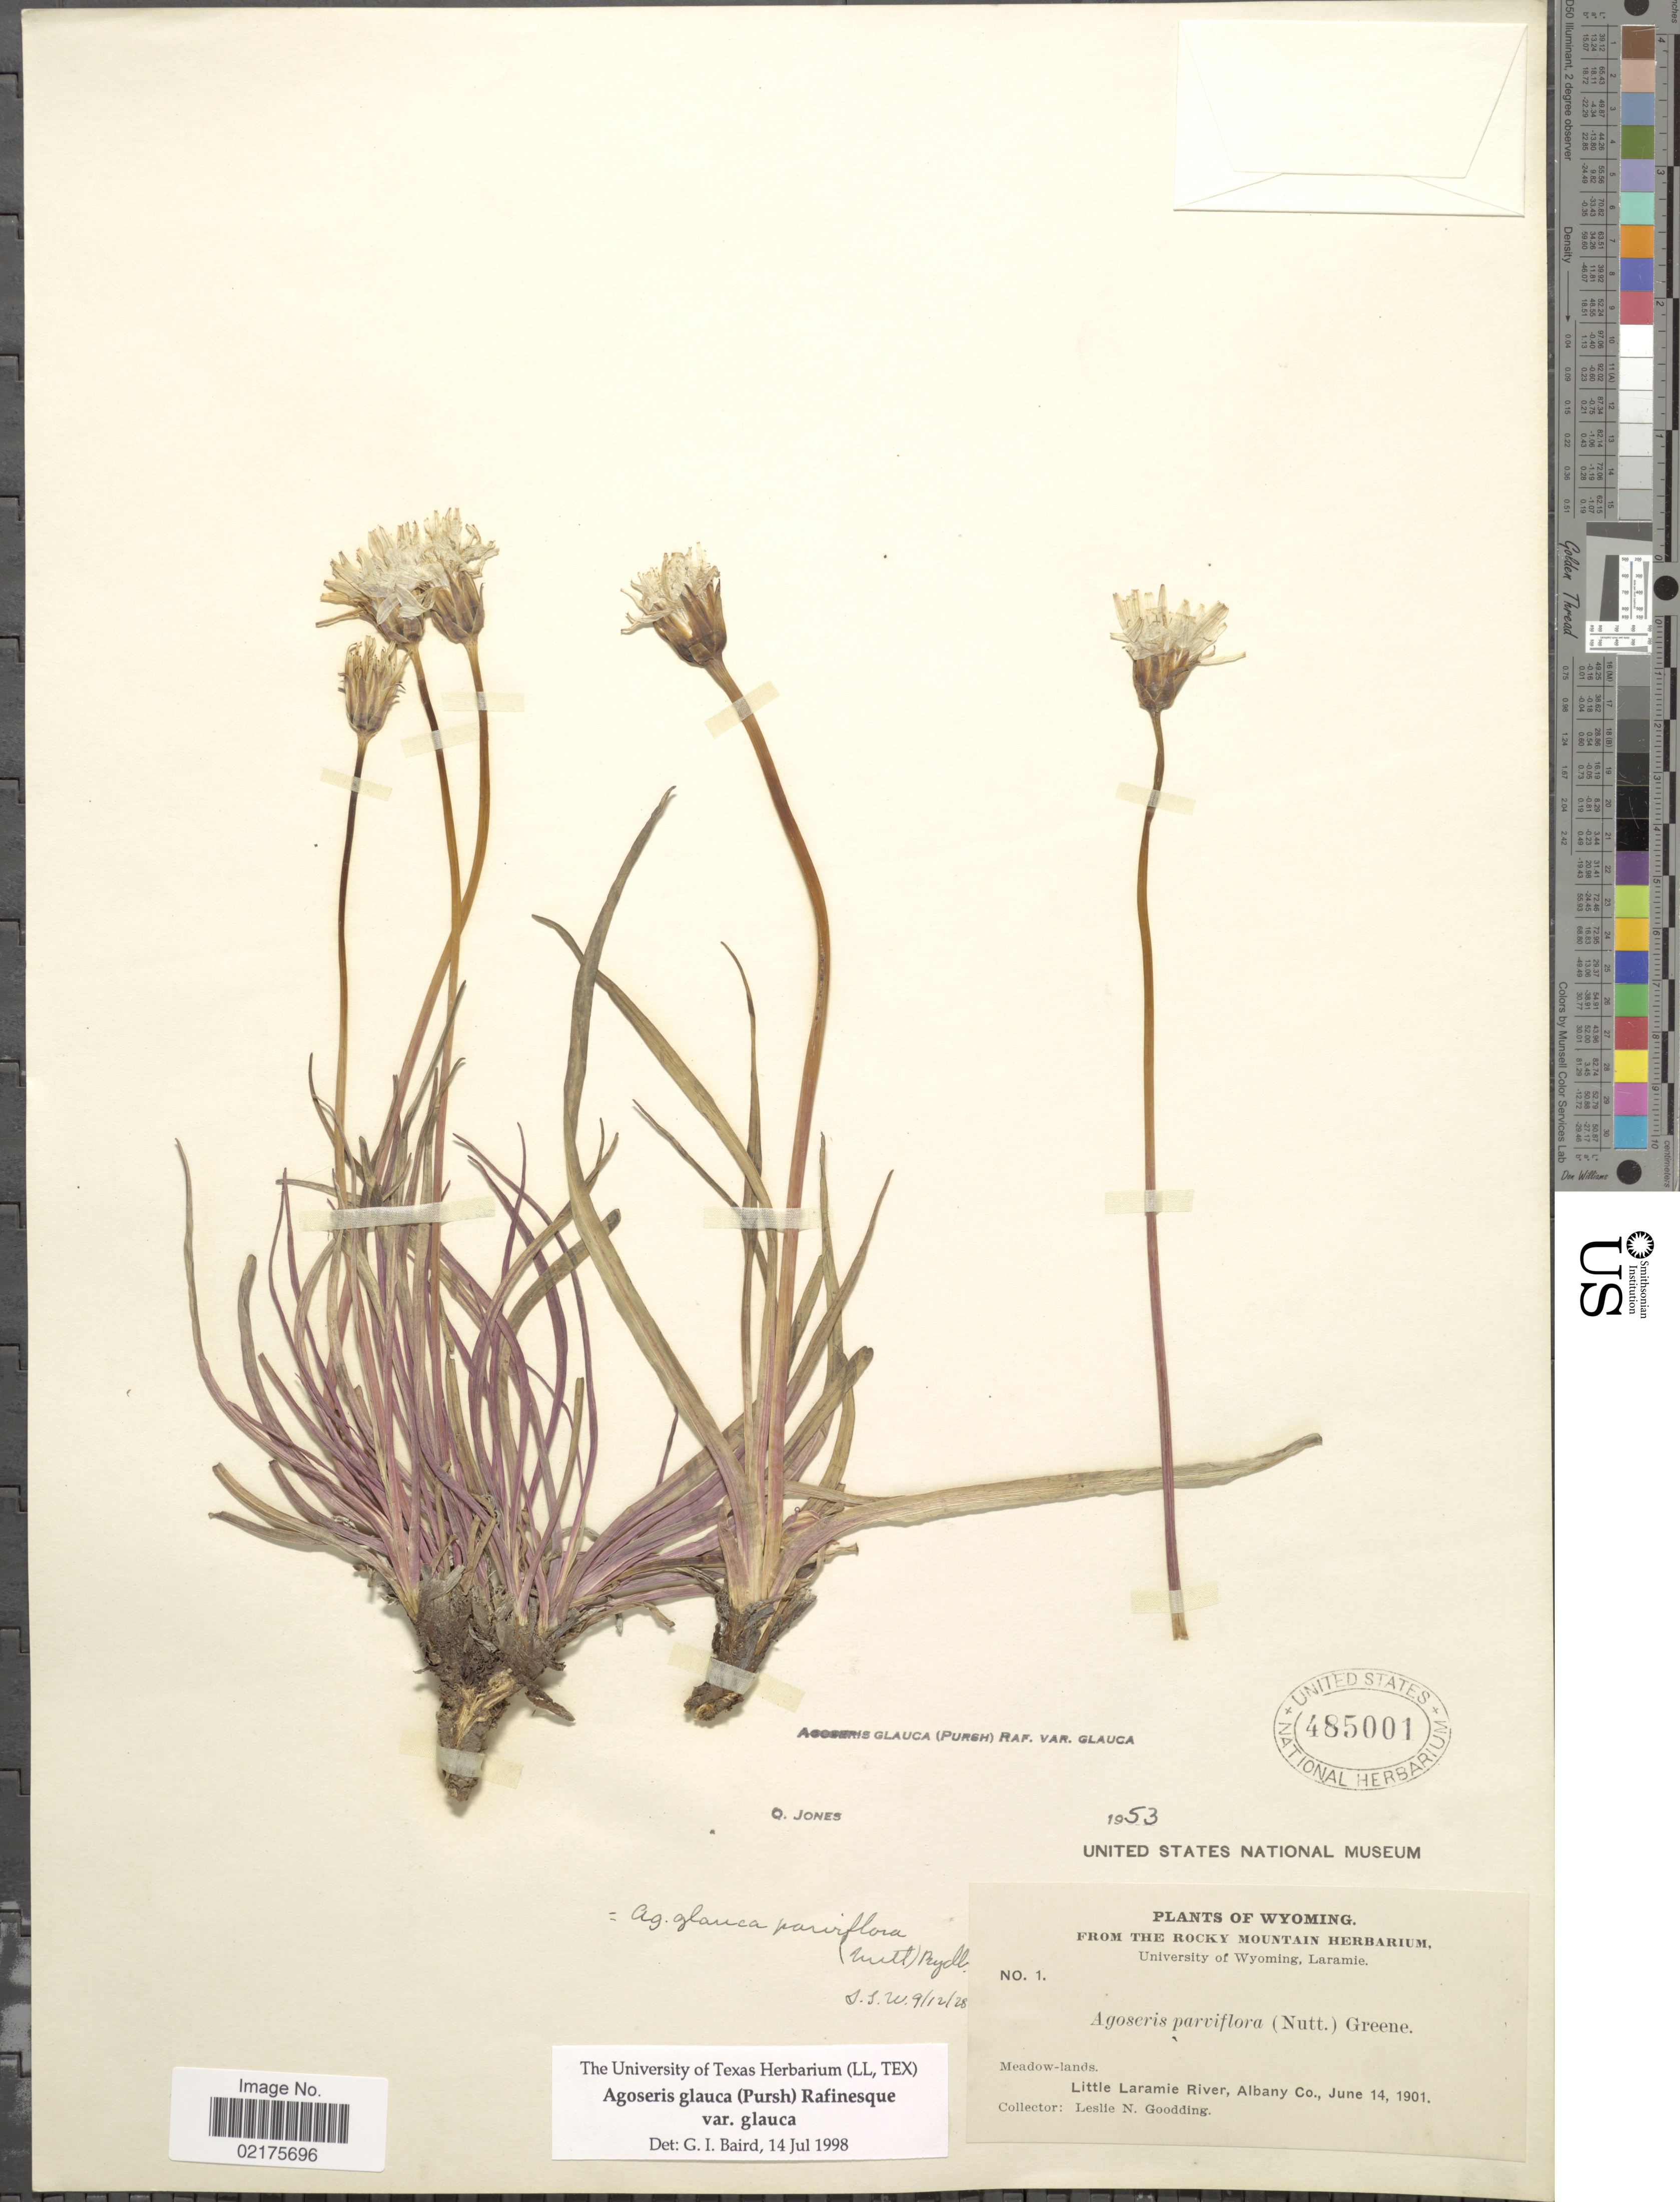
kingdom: Plantae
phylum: Tracheophyta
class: Magnoliopsida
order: Asterales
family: Asteraceae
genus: Agoseris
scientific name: Agoseris glauca var. glauca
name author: (Pursh) Raf.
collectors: L. N. Goodding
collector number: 1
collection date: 1901-06-14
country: United States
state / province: Wyoming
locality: Meadow-lands, Little Laramie River, Albany Co.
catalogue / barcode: US 485001